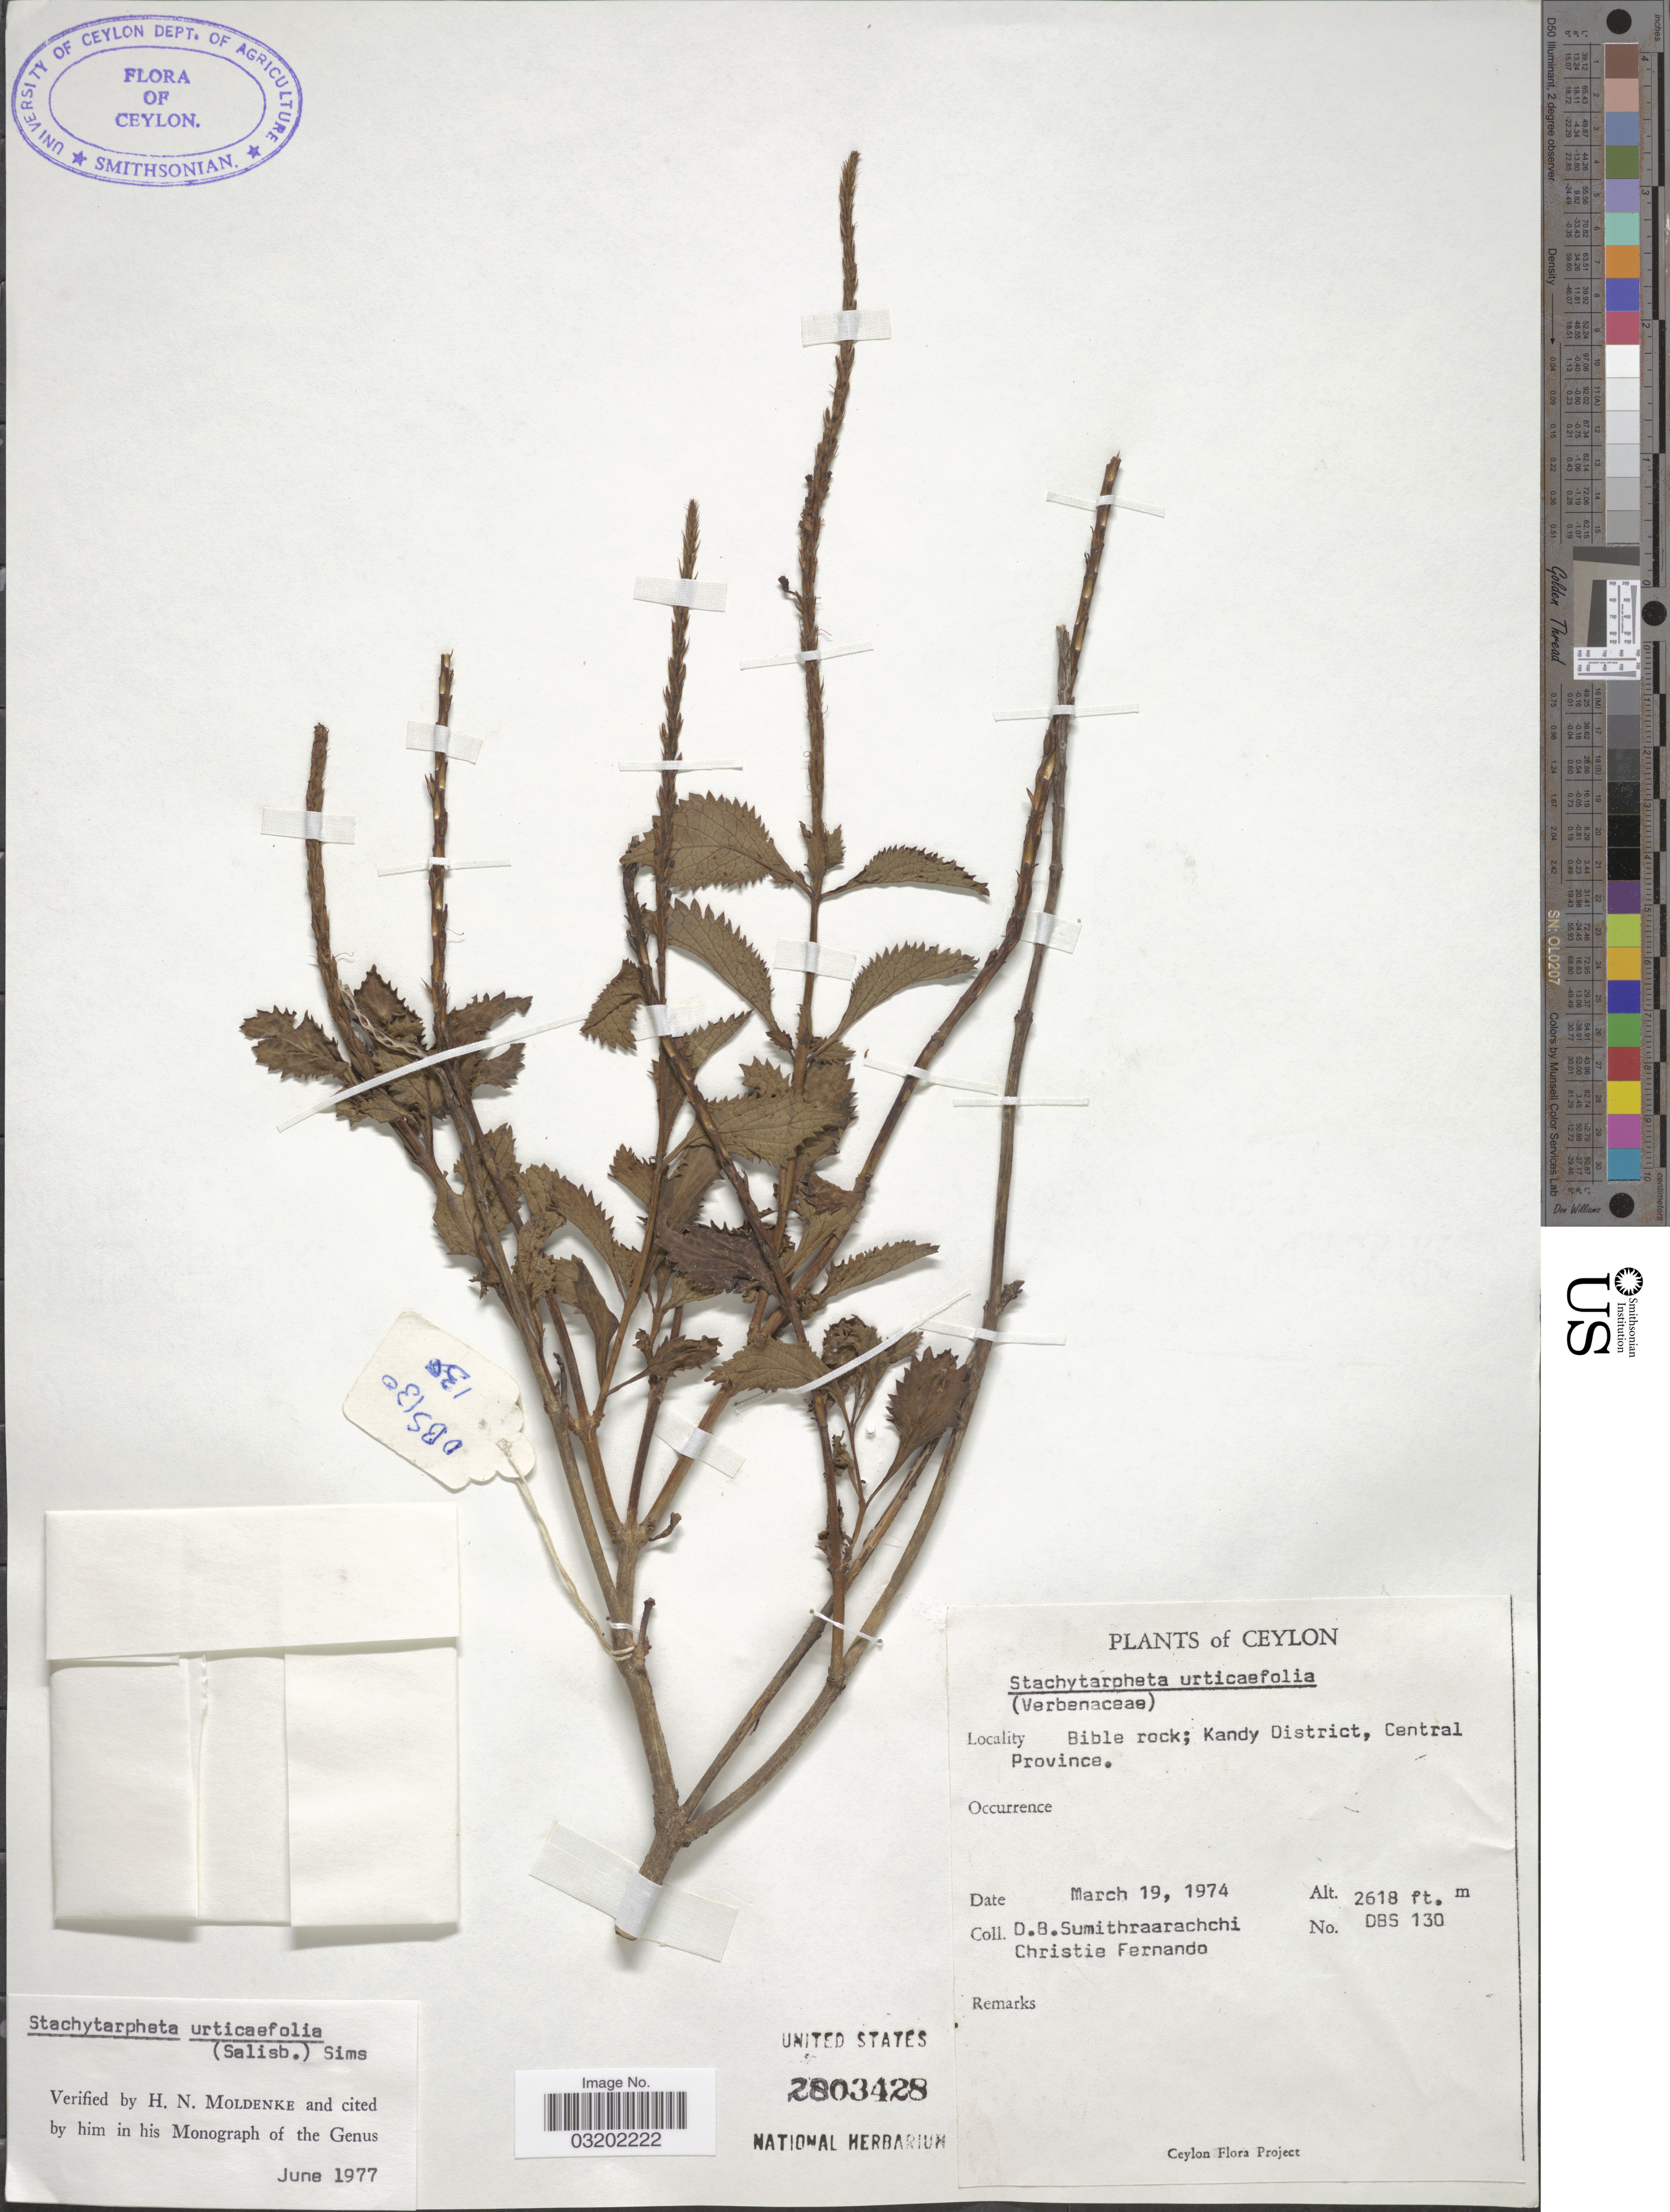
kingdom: Plantae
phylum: Tracheophyta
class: Magnoliopsida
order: Lamiales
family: Verbenaceae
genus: Stachytarpheta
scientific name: Stachytarpheta urticifolia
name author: Sims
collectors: D. B. Sumithraarachchi & C. Fernando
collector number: DBS130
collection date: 1974-03-19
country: Sri Lanka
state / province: Central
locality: Ceylon. Bible rock; Kandy District.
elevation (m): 798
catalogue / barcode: US 2803428